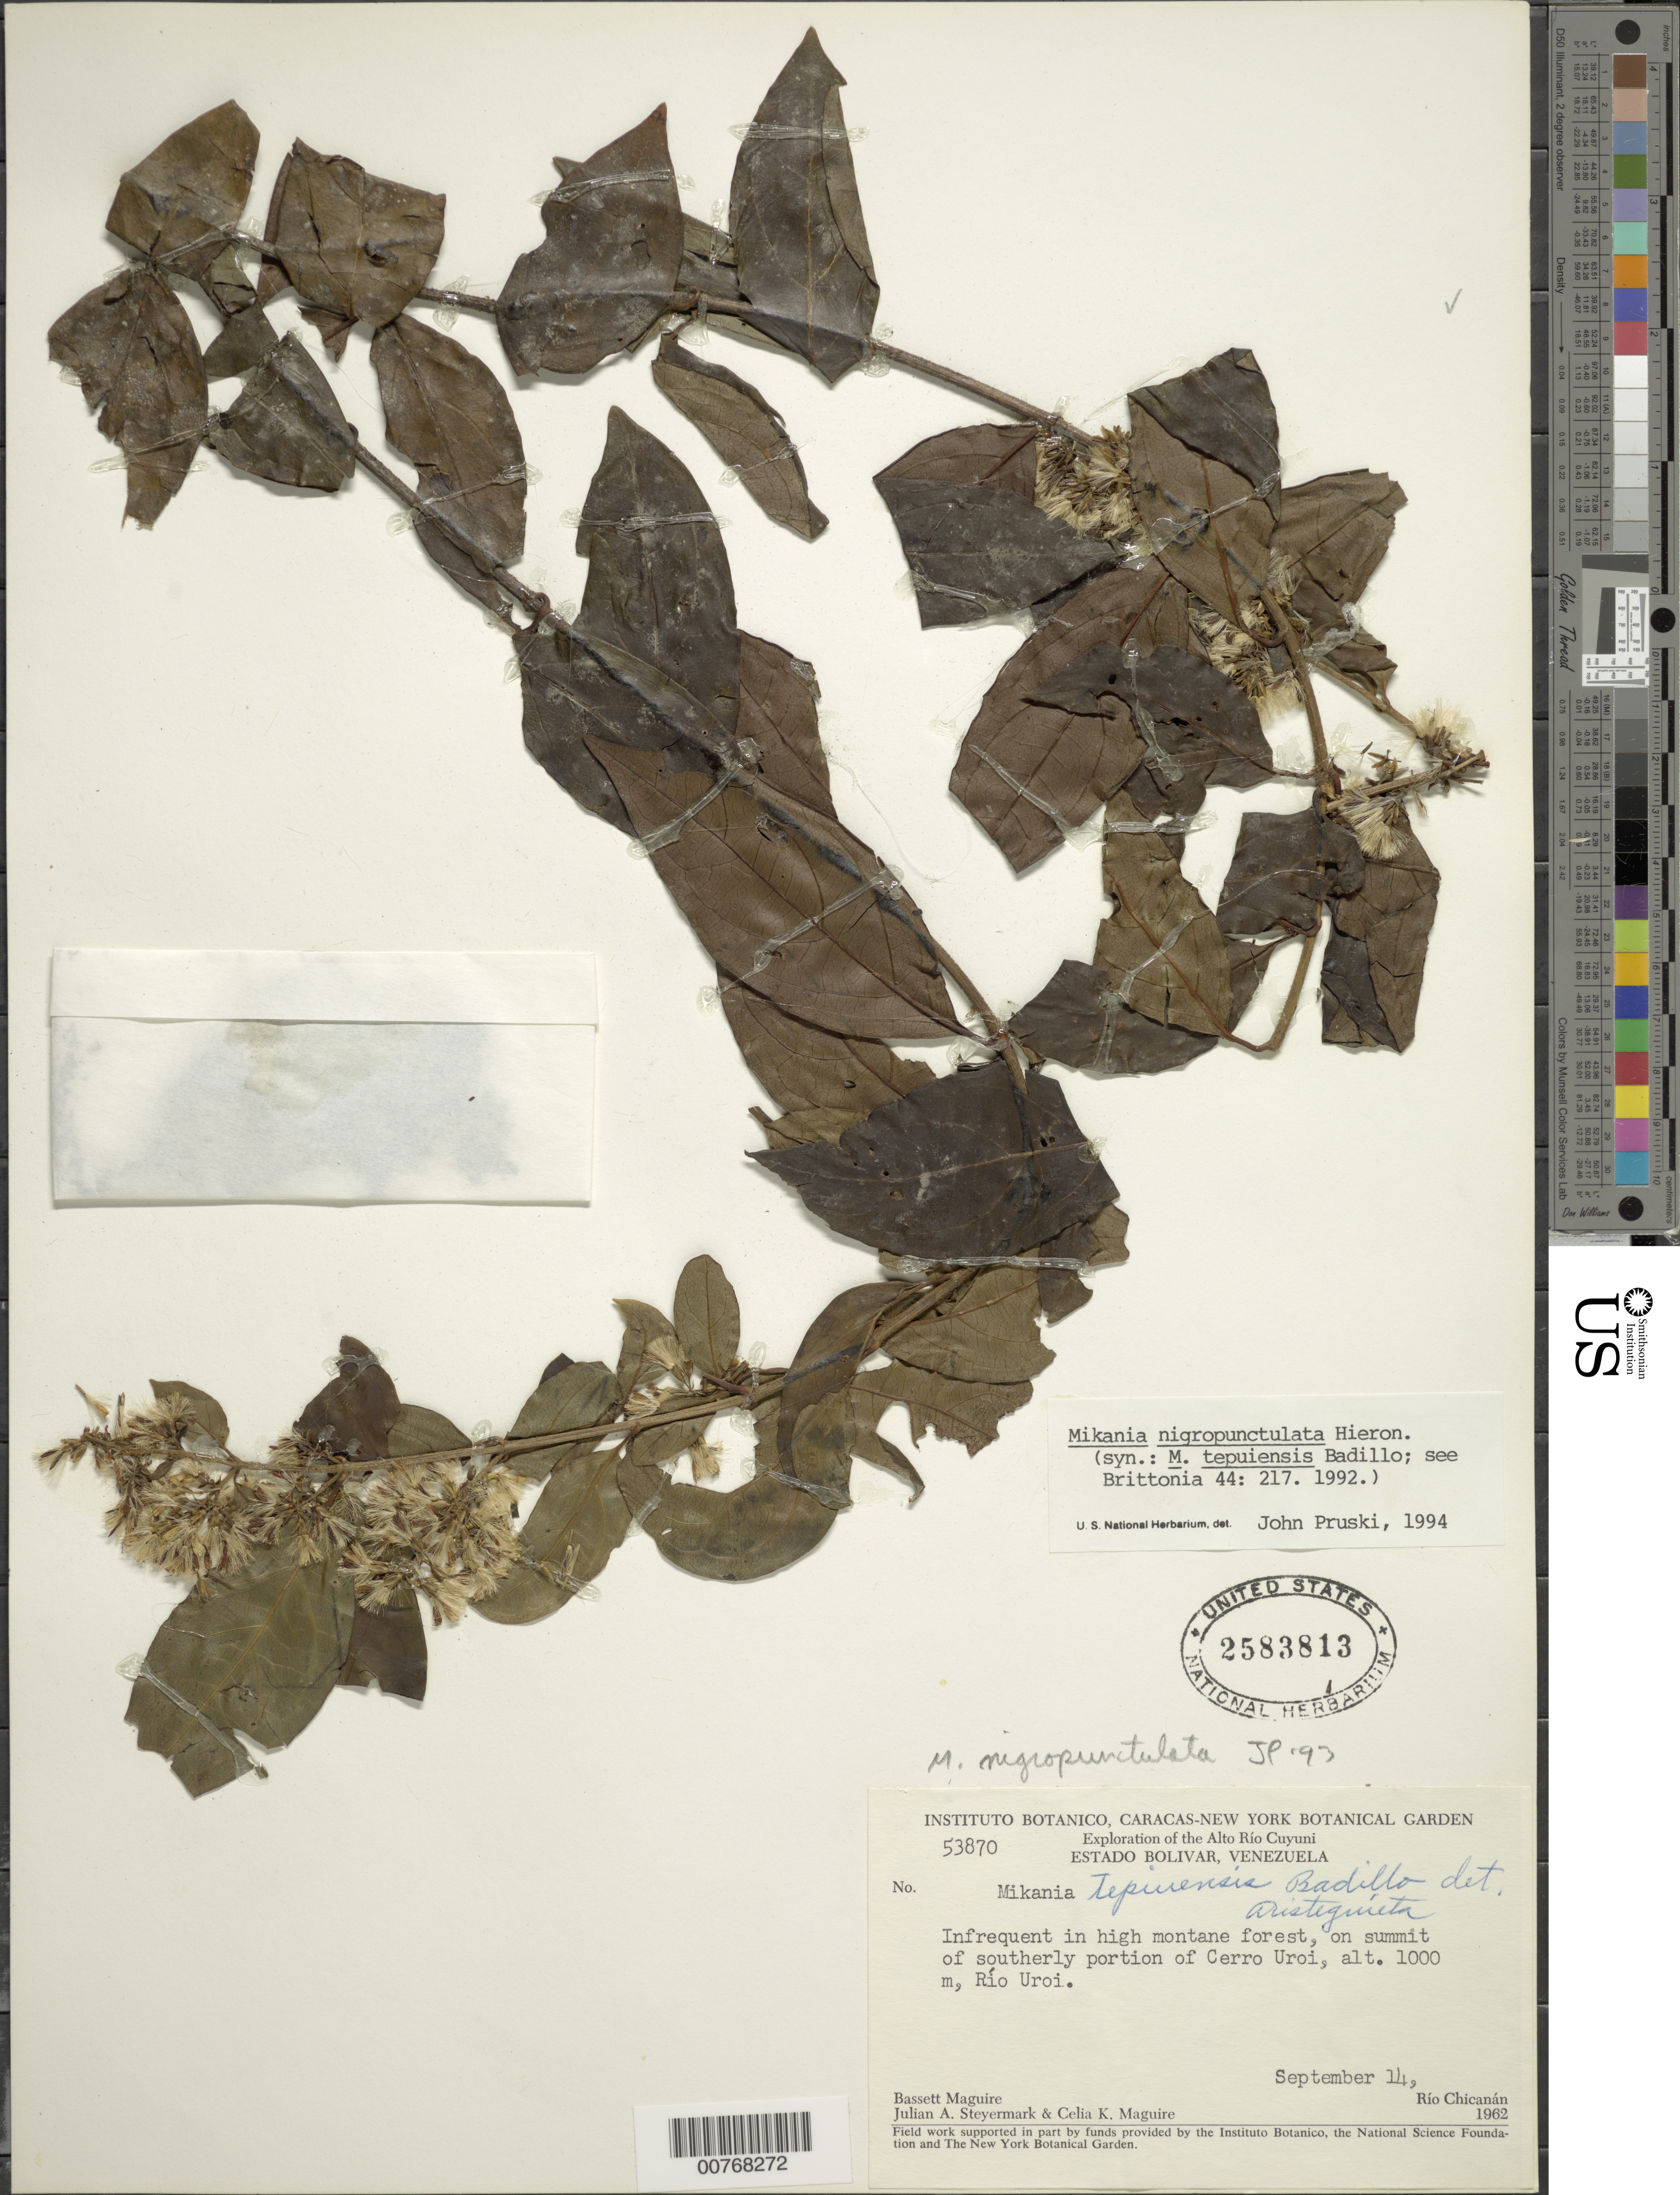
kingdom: Plantae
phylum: Tracheophyta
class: Magnoliopsida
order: Asterales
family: Asteraceae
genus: Mikania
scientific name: Mikania nigropunctulata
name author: Hieron.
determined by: Pruski, J. F.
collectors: B. Maguire, J. Steyermark & C. K. Maguire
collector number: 53870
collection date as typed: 14-Sep-62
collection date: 1962-09-14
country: Venezuela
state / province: Bolívar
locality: Alto Río Cuyuni, Cerro Uroi, summit of southerly portion; Río Uroi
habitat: High montane forest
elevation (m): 1000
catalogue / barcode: US 2583813